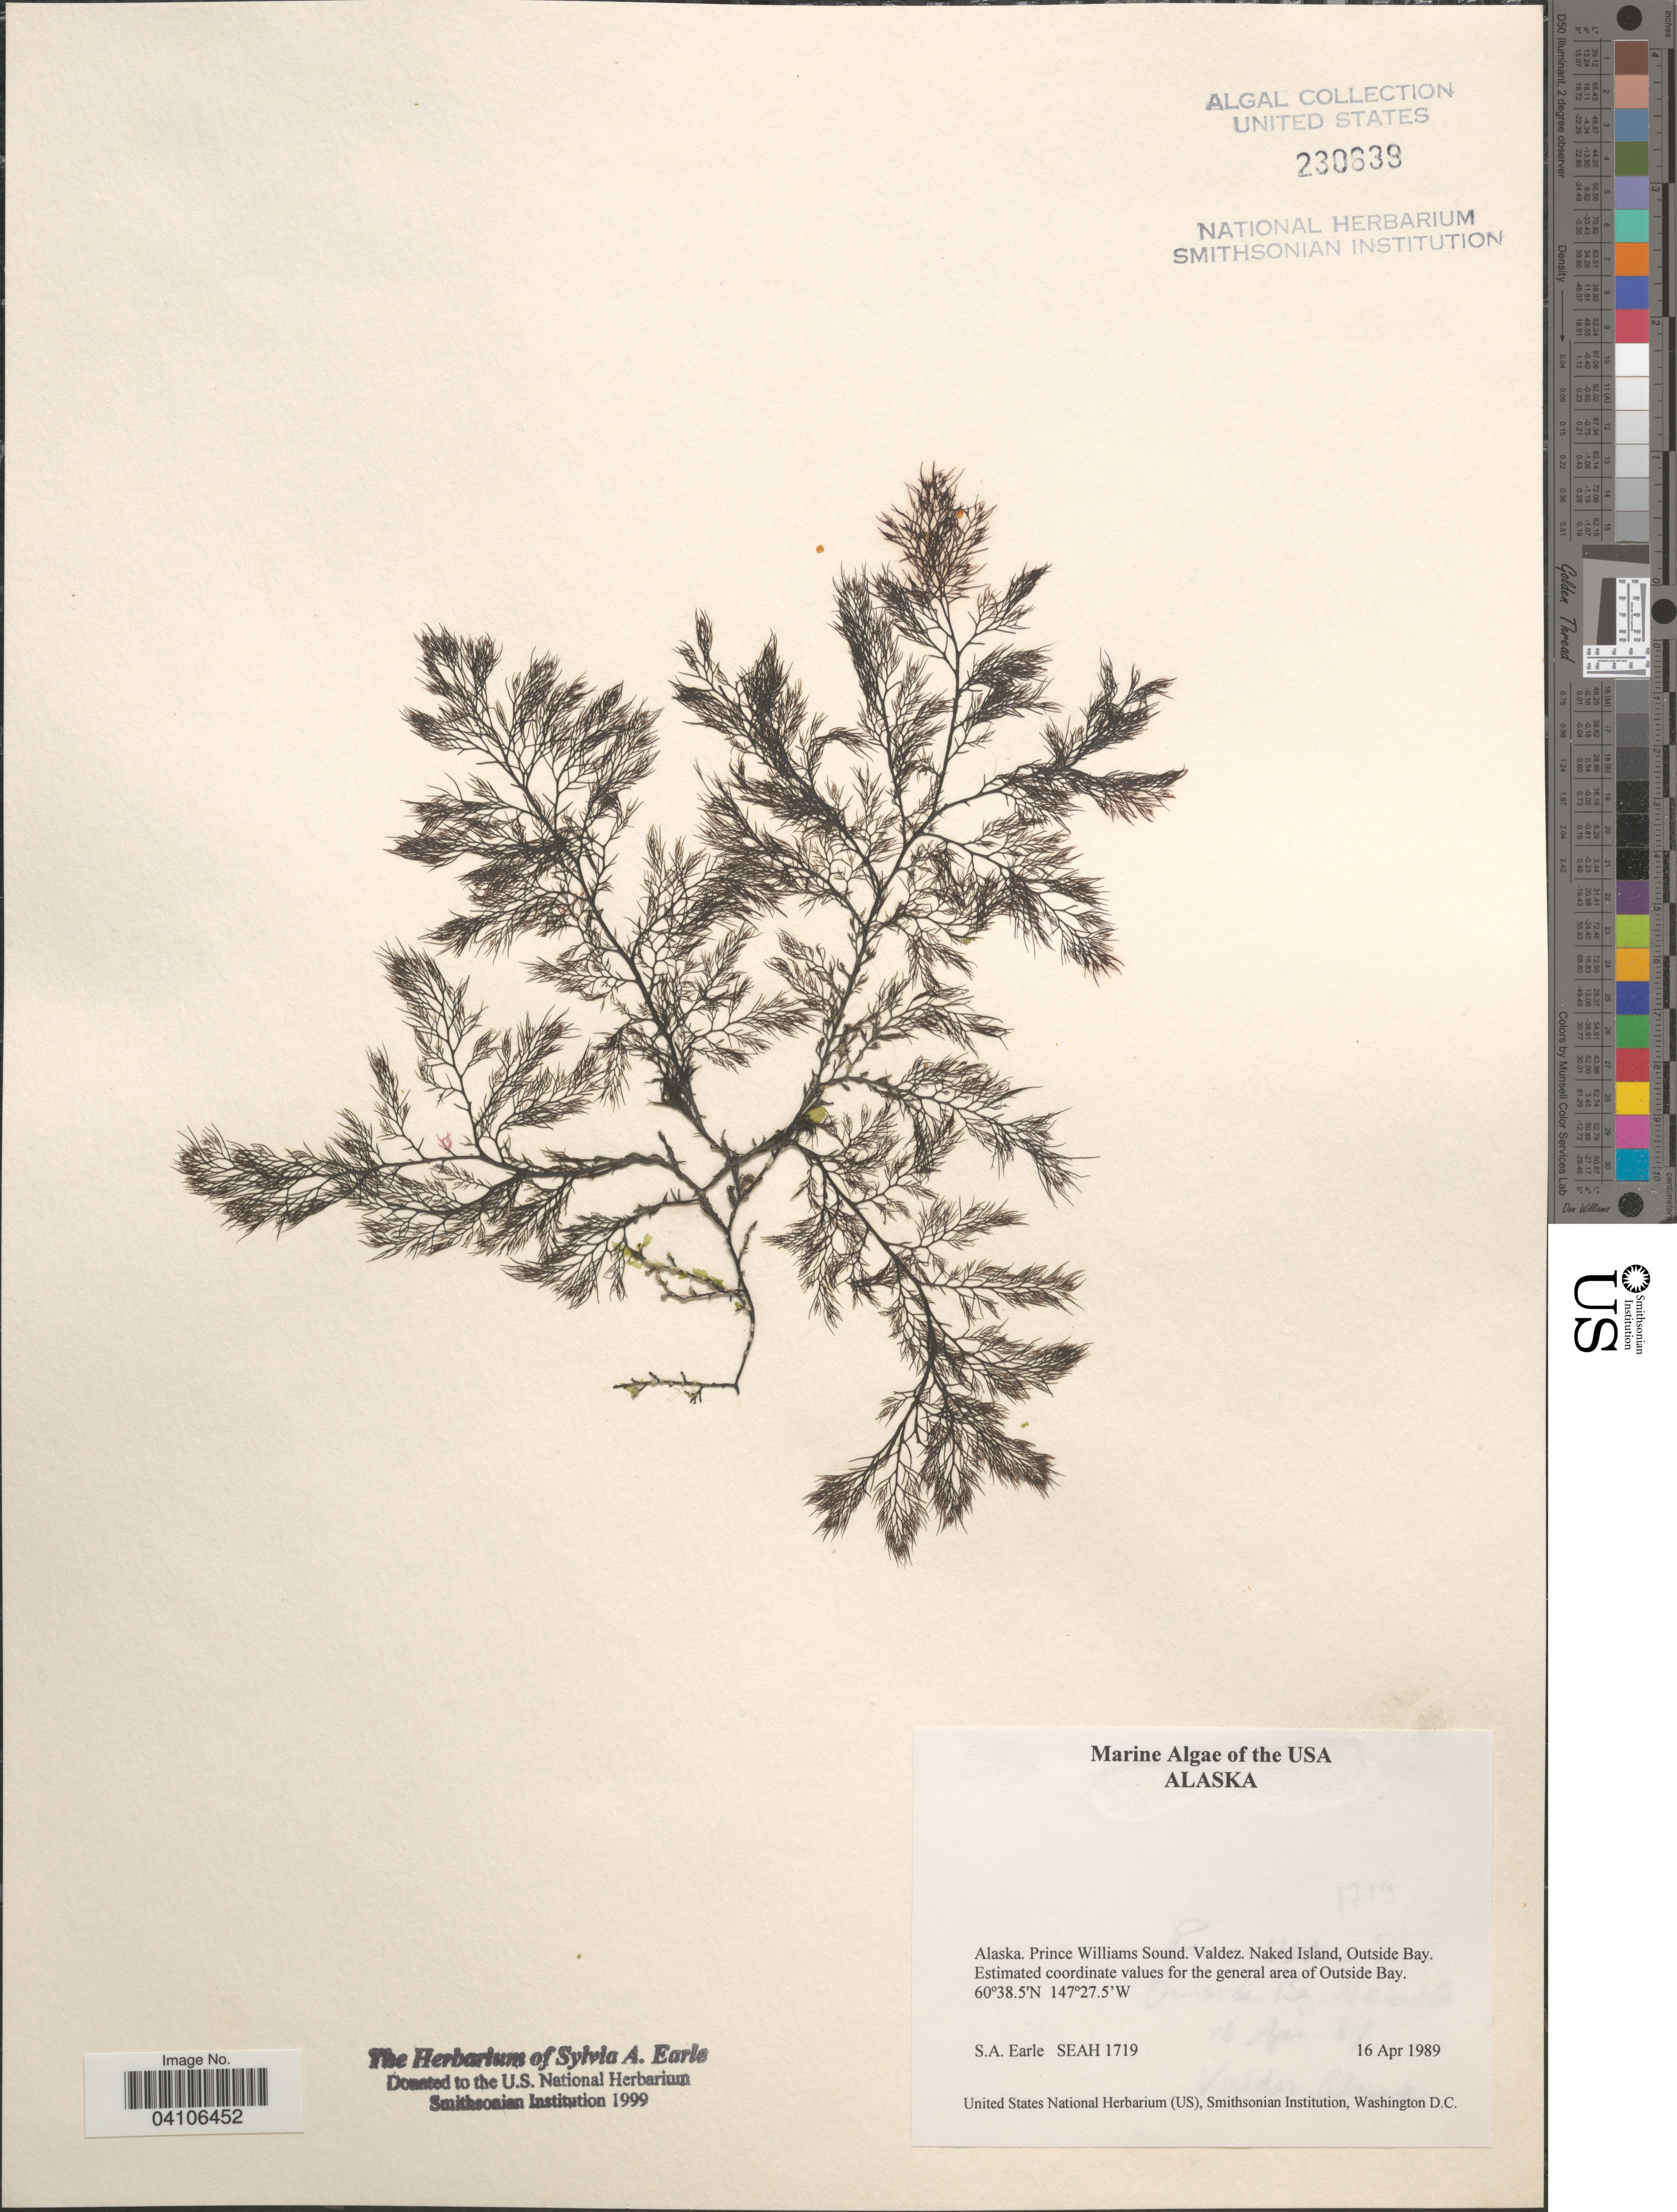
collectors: S. A. Earle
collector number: SEAH1719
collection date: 1989-04-16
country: United States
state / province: Alaska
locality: Prince Williams Sound. Valdez. Naked Island, Outside Bay. Estimated coordinate values for the general area of Outside Bay.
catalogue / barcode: US 230639